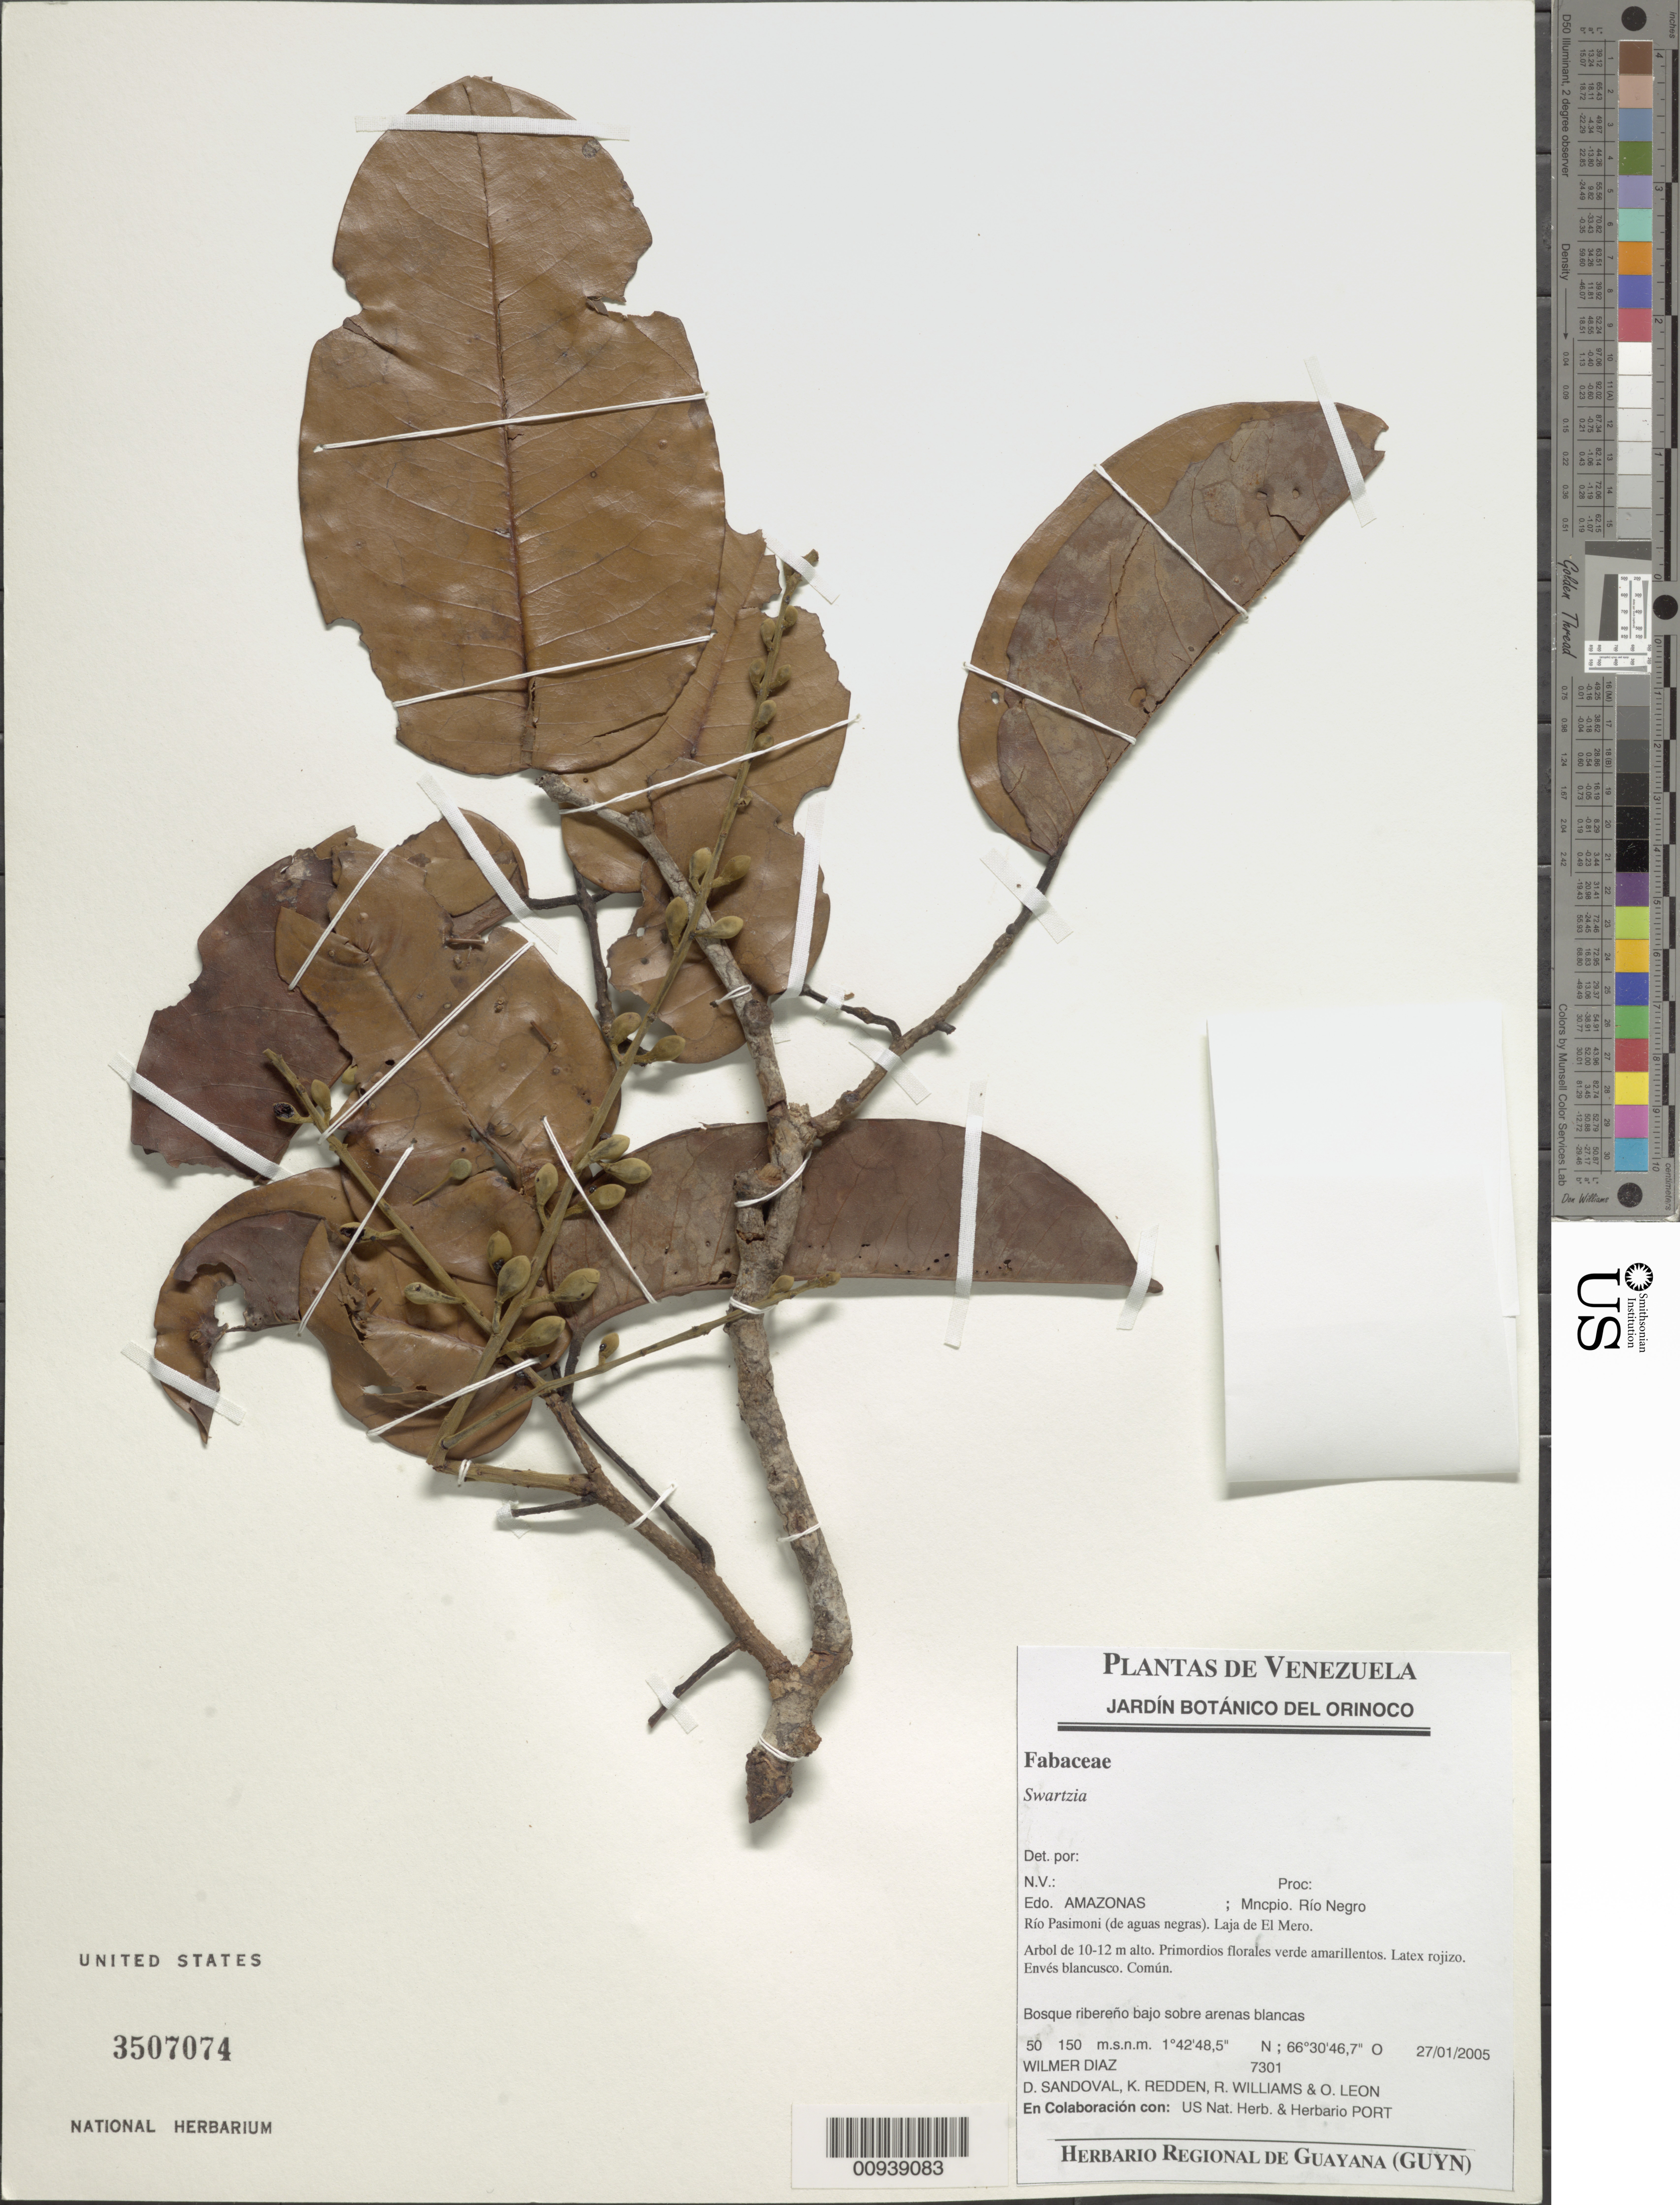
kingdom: Plantae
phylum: Tracheophyta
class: Magnoliopsida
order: Fabales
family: Fabaceae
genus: Swartzia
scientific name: Swartzia sp.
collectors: W. Díaz P., D. Sandoval, K. M. Redden, R. Williams & O. León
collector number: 7301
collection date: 2005-02-27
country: Venezuela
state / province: Amazonas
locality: Mncpio. Rio Negro Rio Pasimoni (de aguas negras). Laja del El Mero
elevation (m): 50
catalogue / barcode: US 3507074